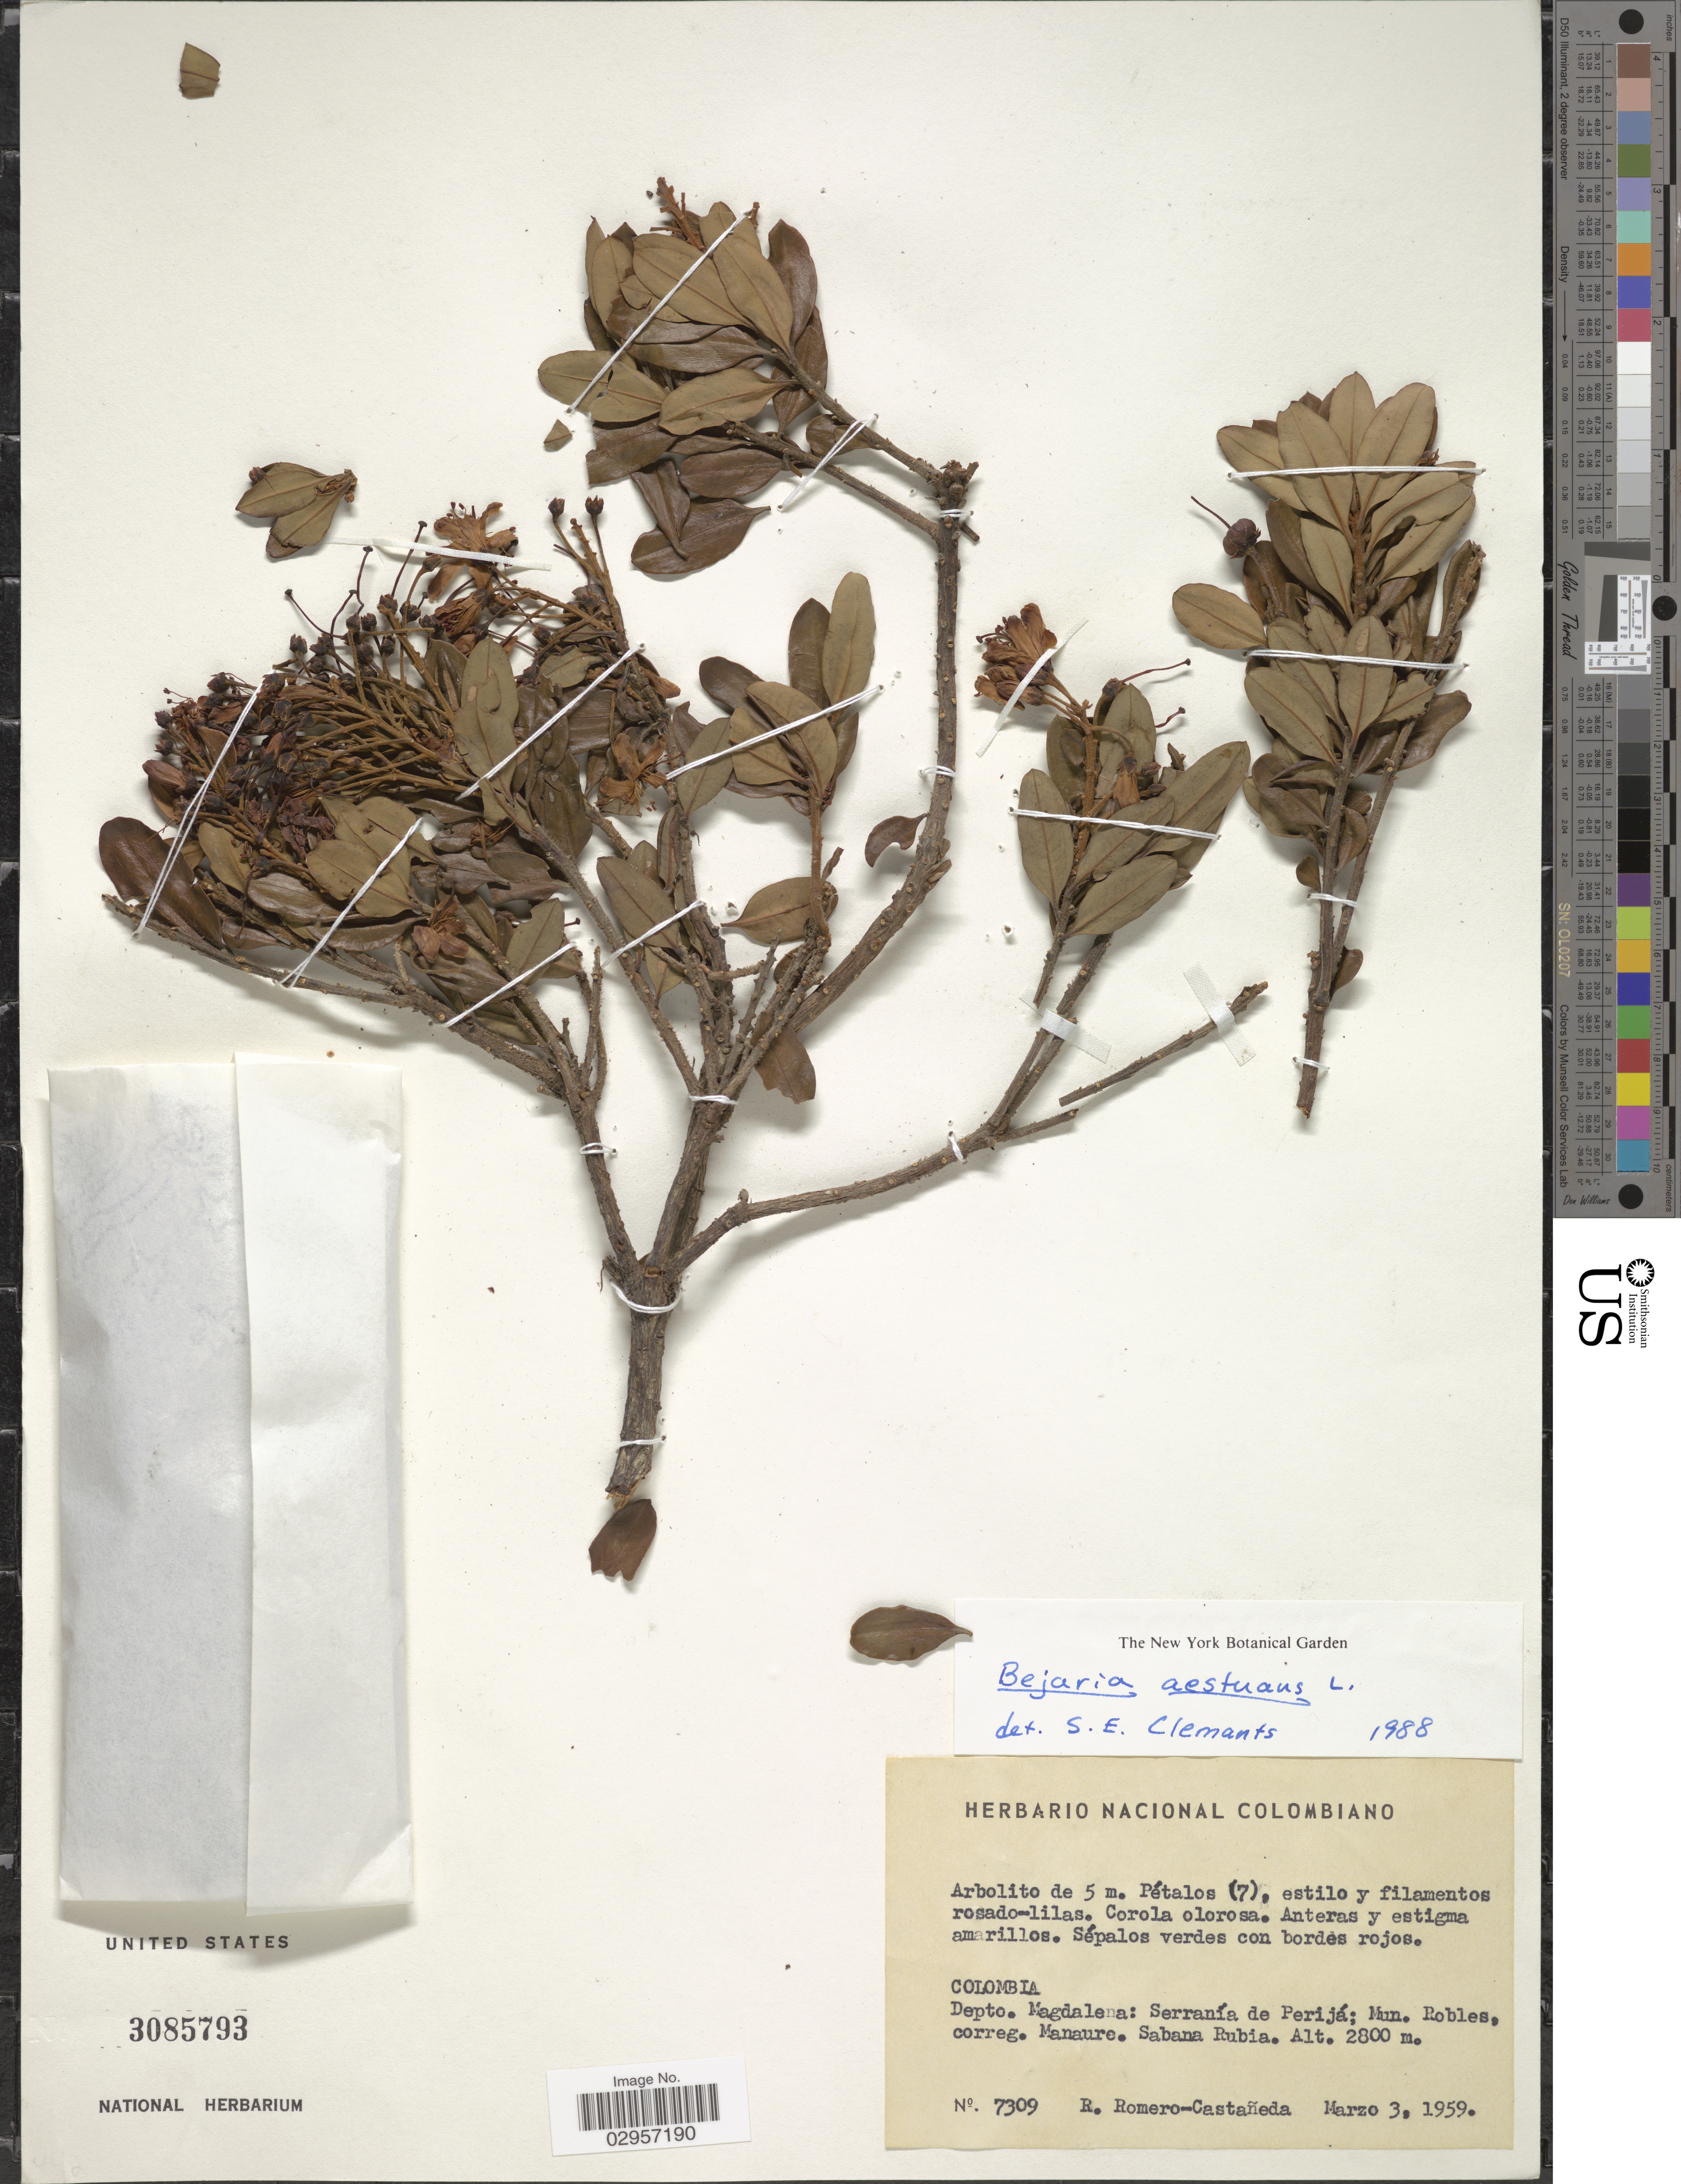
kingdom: Plantae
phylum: Tracheophyta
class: Magnoliopsida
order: Ericales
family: Ericaceae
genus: Befaria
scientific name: Befaria aestuans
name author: Mutis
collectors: R. Romero Castañeda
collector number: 7309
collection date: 1959-03-03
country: Colombia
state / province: Magdalena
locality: Depto. Magdalena: Serranía de Perijá: Mun. Robles, correg. Manaure. Sabana Rubia.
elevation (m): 2800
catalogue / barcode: US 3085793